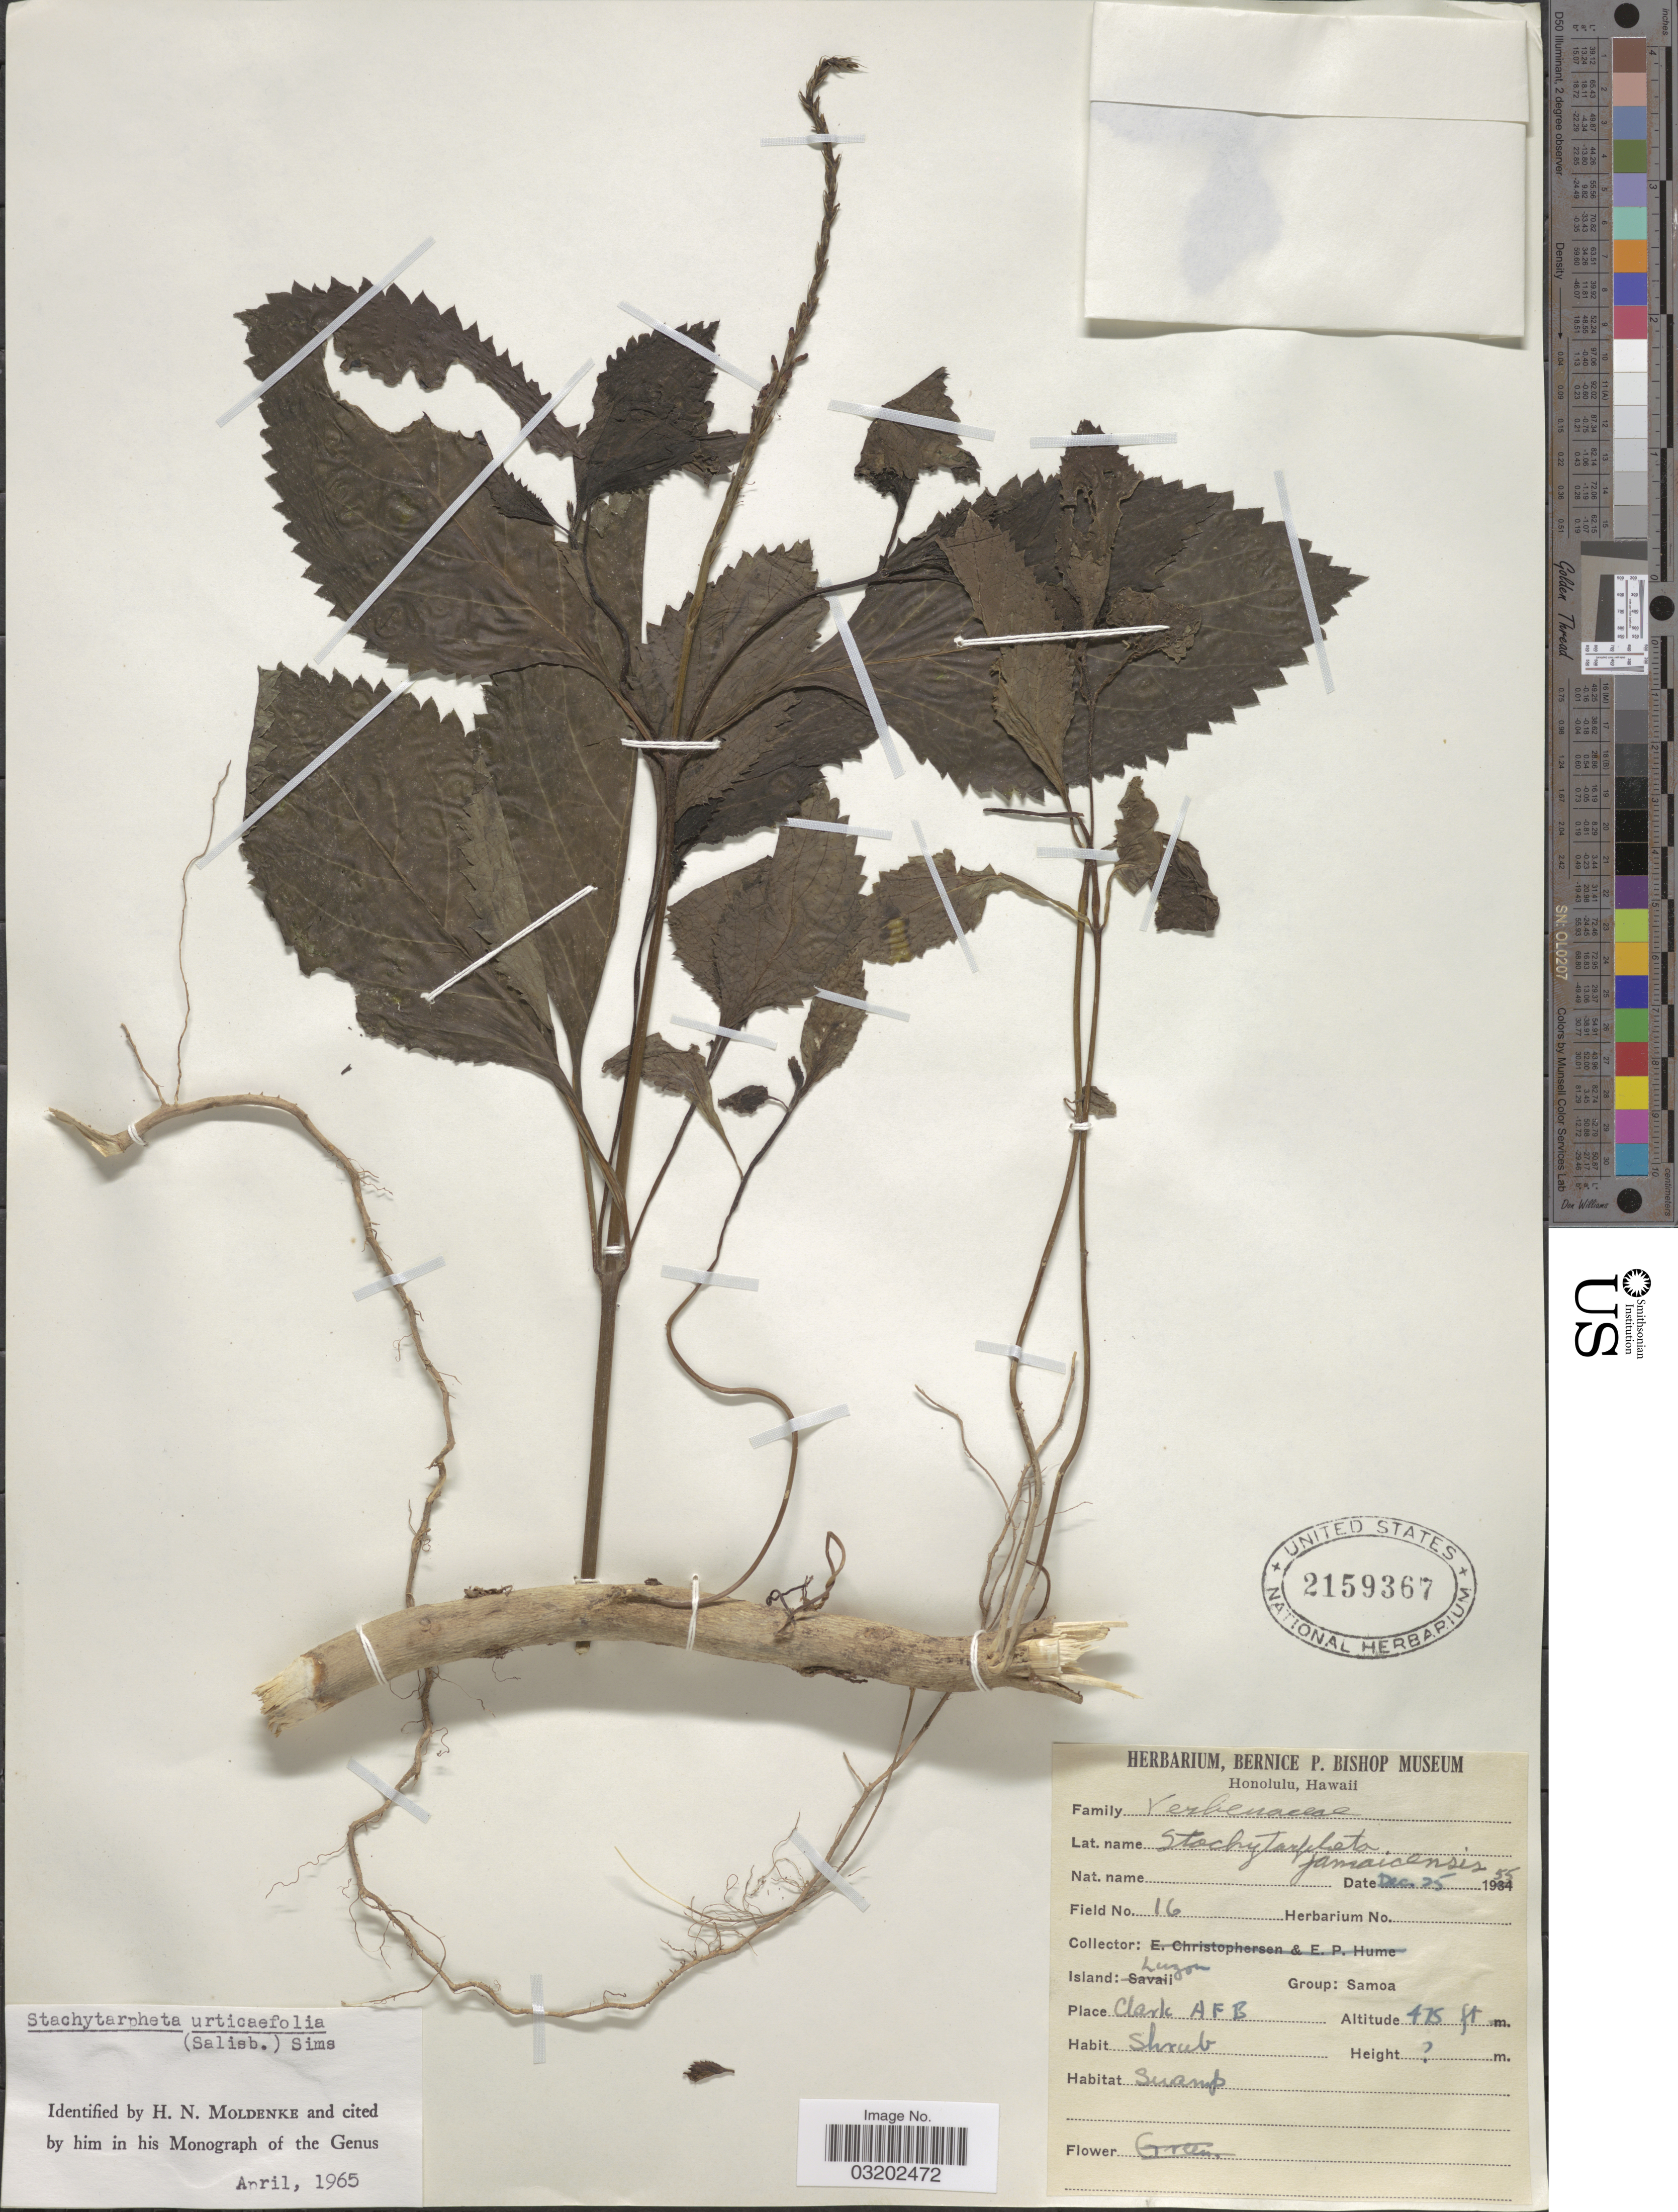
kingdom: Plantae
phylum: Tracheophyta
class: Magnoliopsida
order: Lamiales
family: Verbenaceae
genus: Stachytarpheta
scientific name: Stachytarpheta urticifolia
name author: Sims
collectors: ex herb. Bernice P. Bishop Museum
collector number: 16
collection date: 1955-12-25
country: Philippines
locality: Island: Luzon, Group: Samoa, Clark AFB [unsure placement].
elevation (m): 145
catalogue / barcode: US 2159367